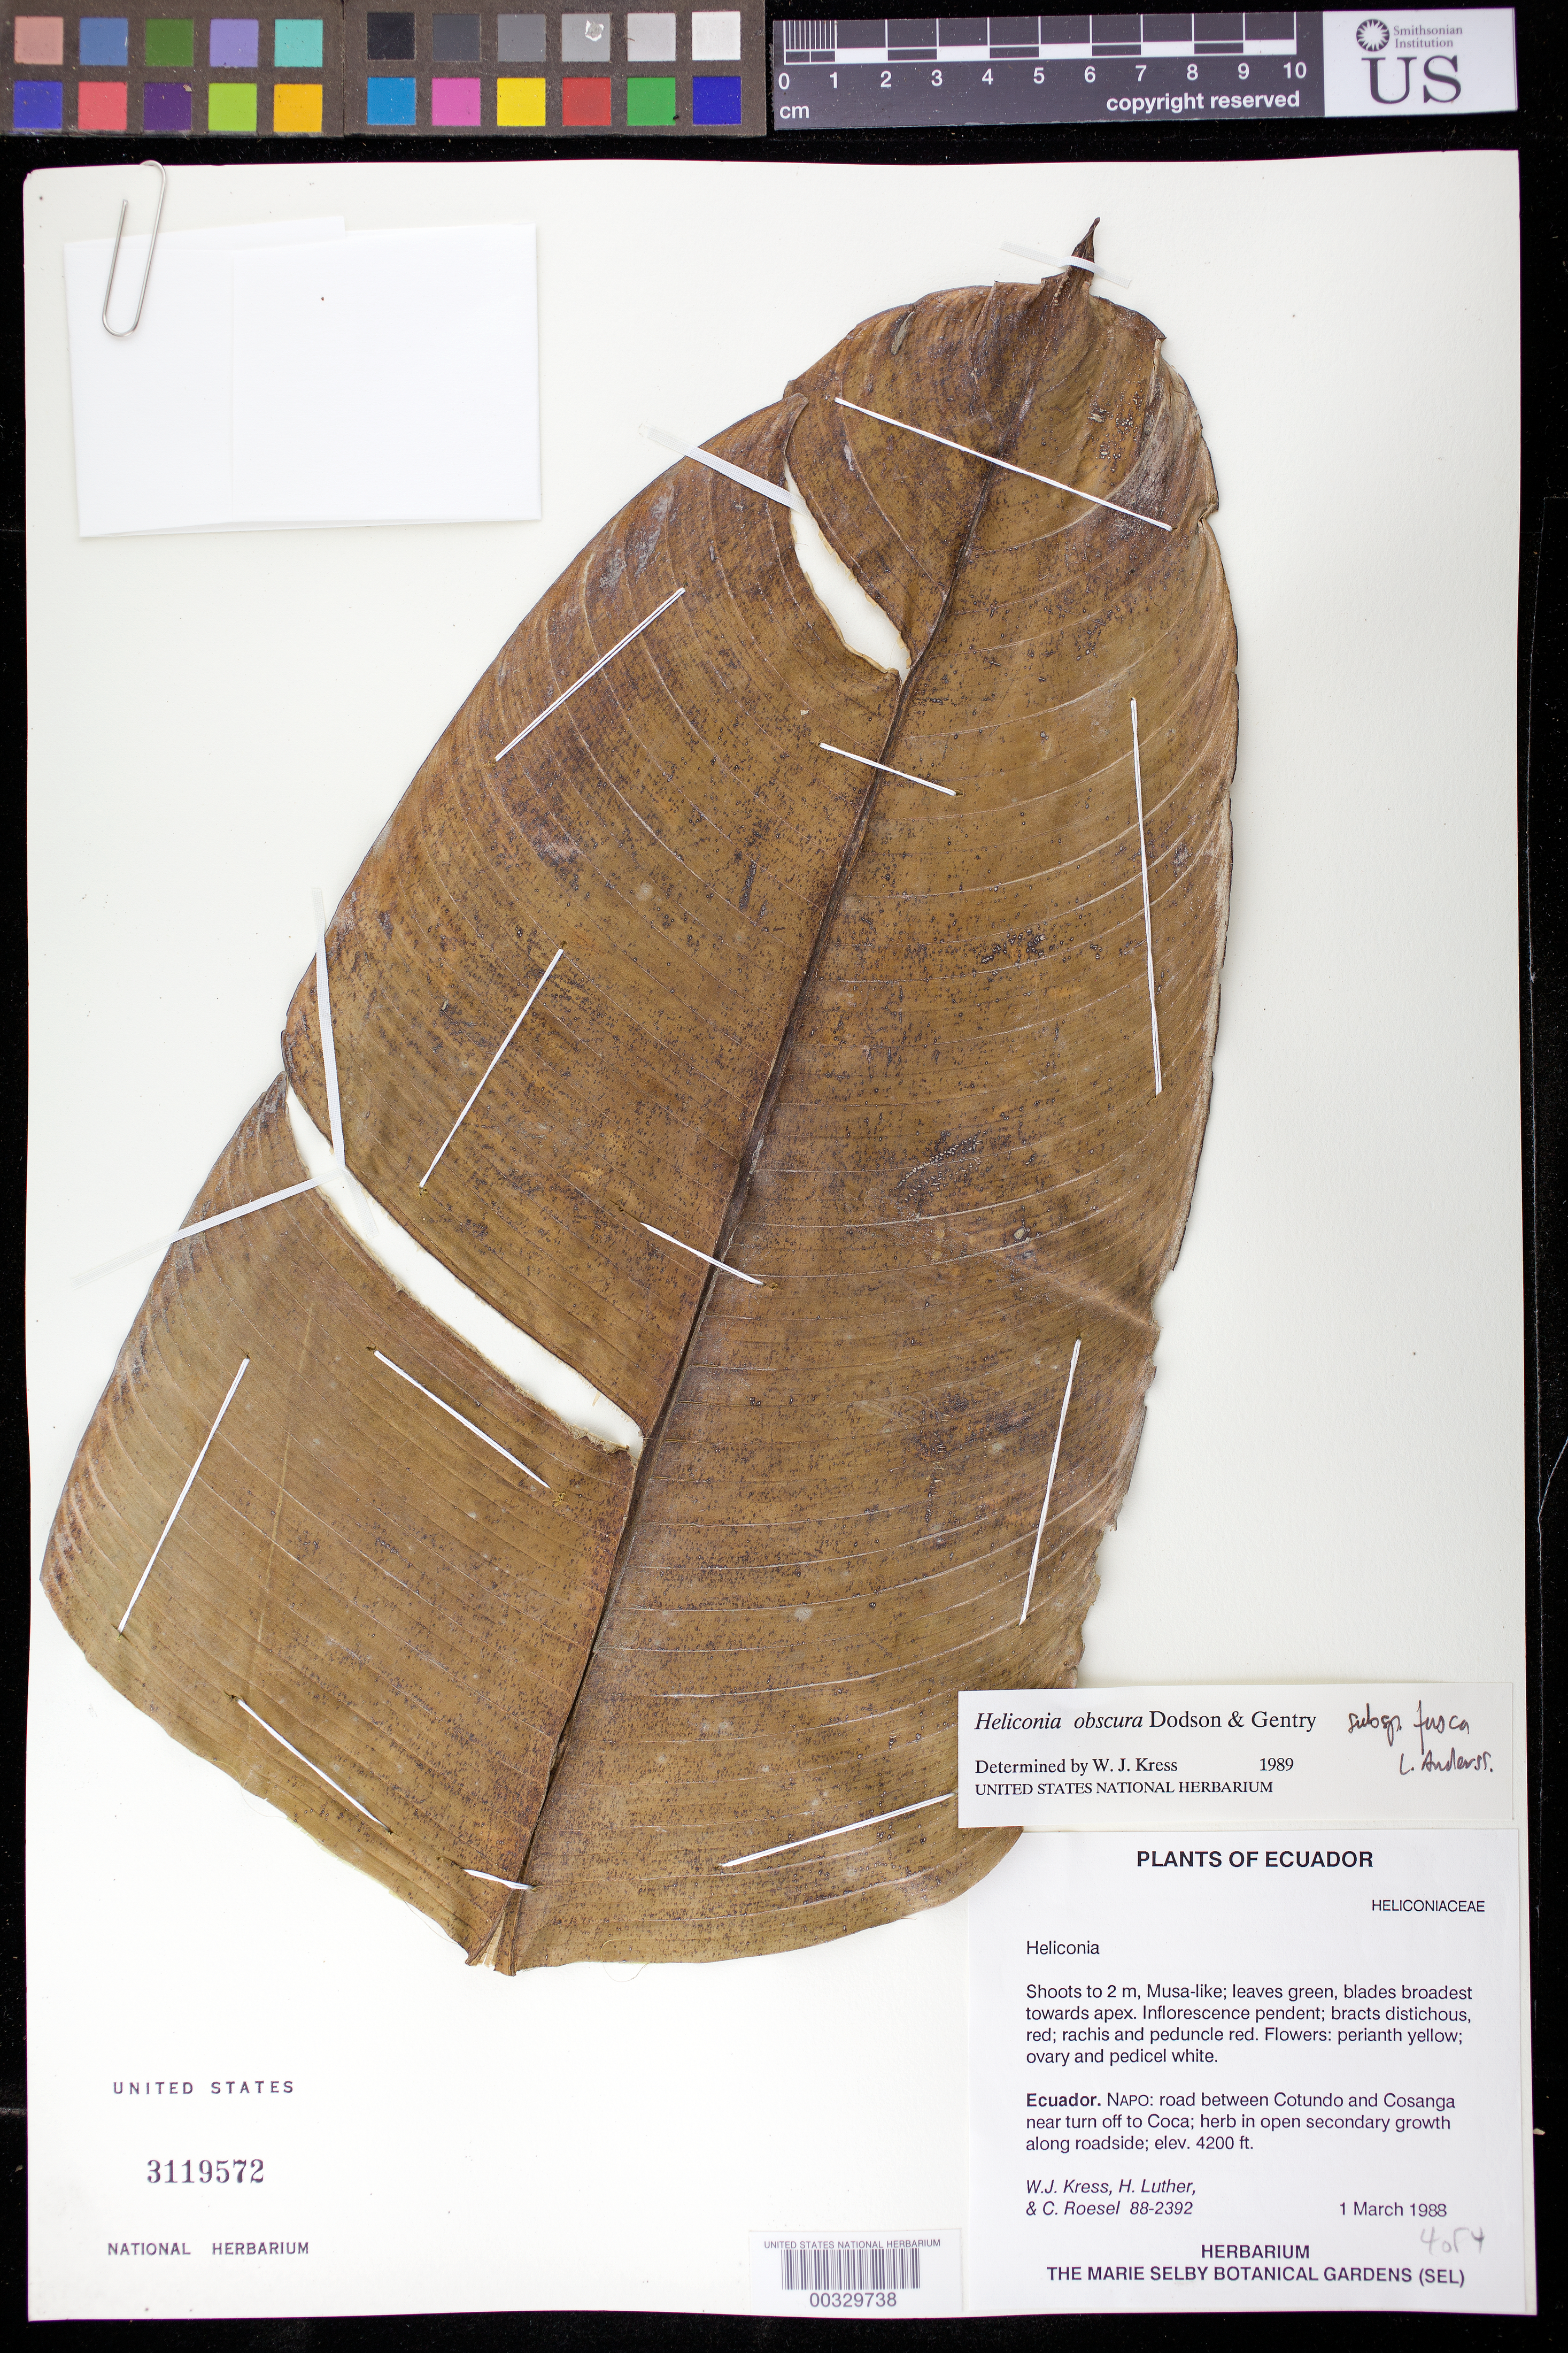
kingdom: Plantae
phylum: Tracheophyta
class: Liliopsida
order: Zingiberales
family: Heliconiaceae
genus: Heliconia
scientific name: Heliconia obscura subsp. fusca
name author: L. Andersson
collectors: W. J. Kress, Harry E. Luther & C. S. Roesel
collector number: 88-2392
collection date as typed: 01 Mar 1988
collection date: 1988-03-01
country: Ecuador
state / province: Napo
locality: Road between Cotundo and Cosanga near turn to Ccoca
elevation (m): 1280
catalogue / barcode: US 3119572